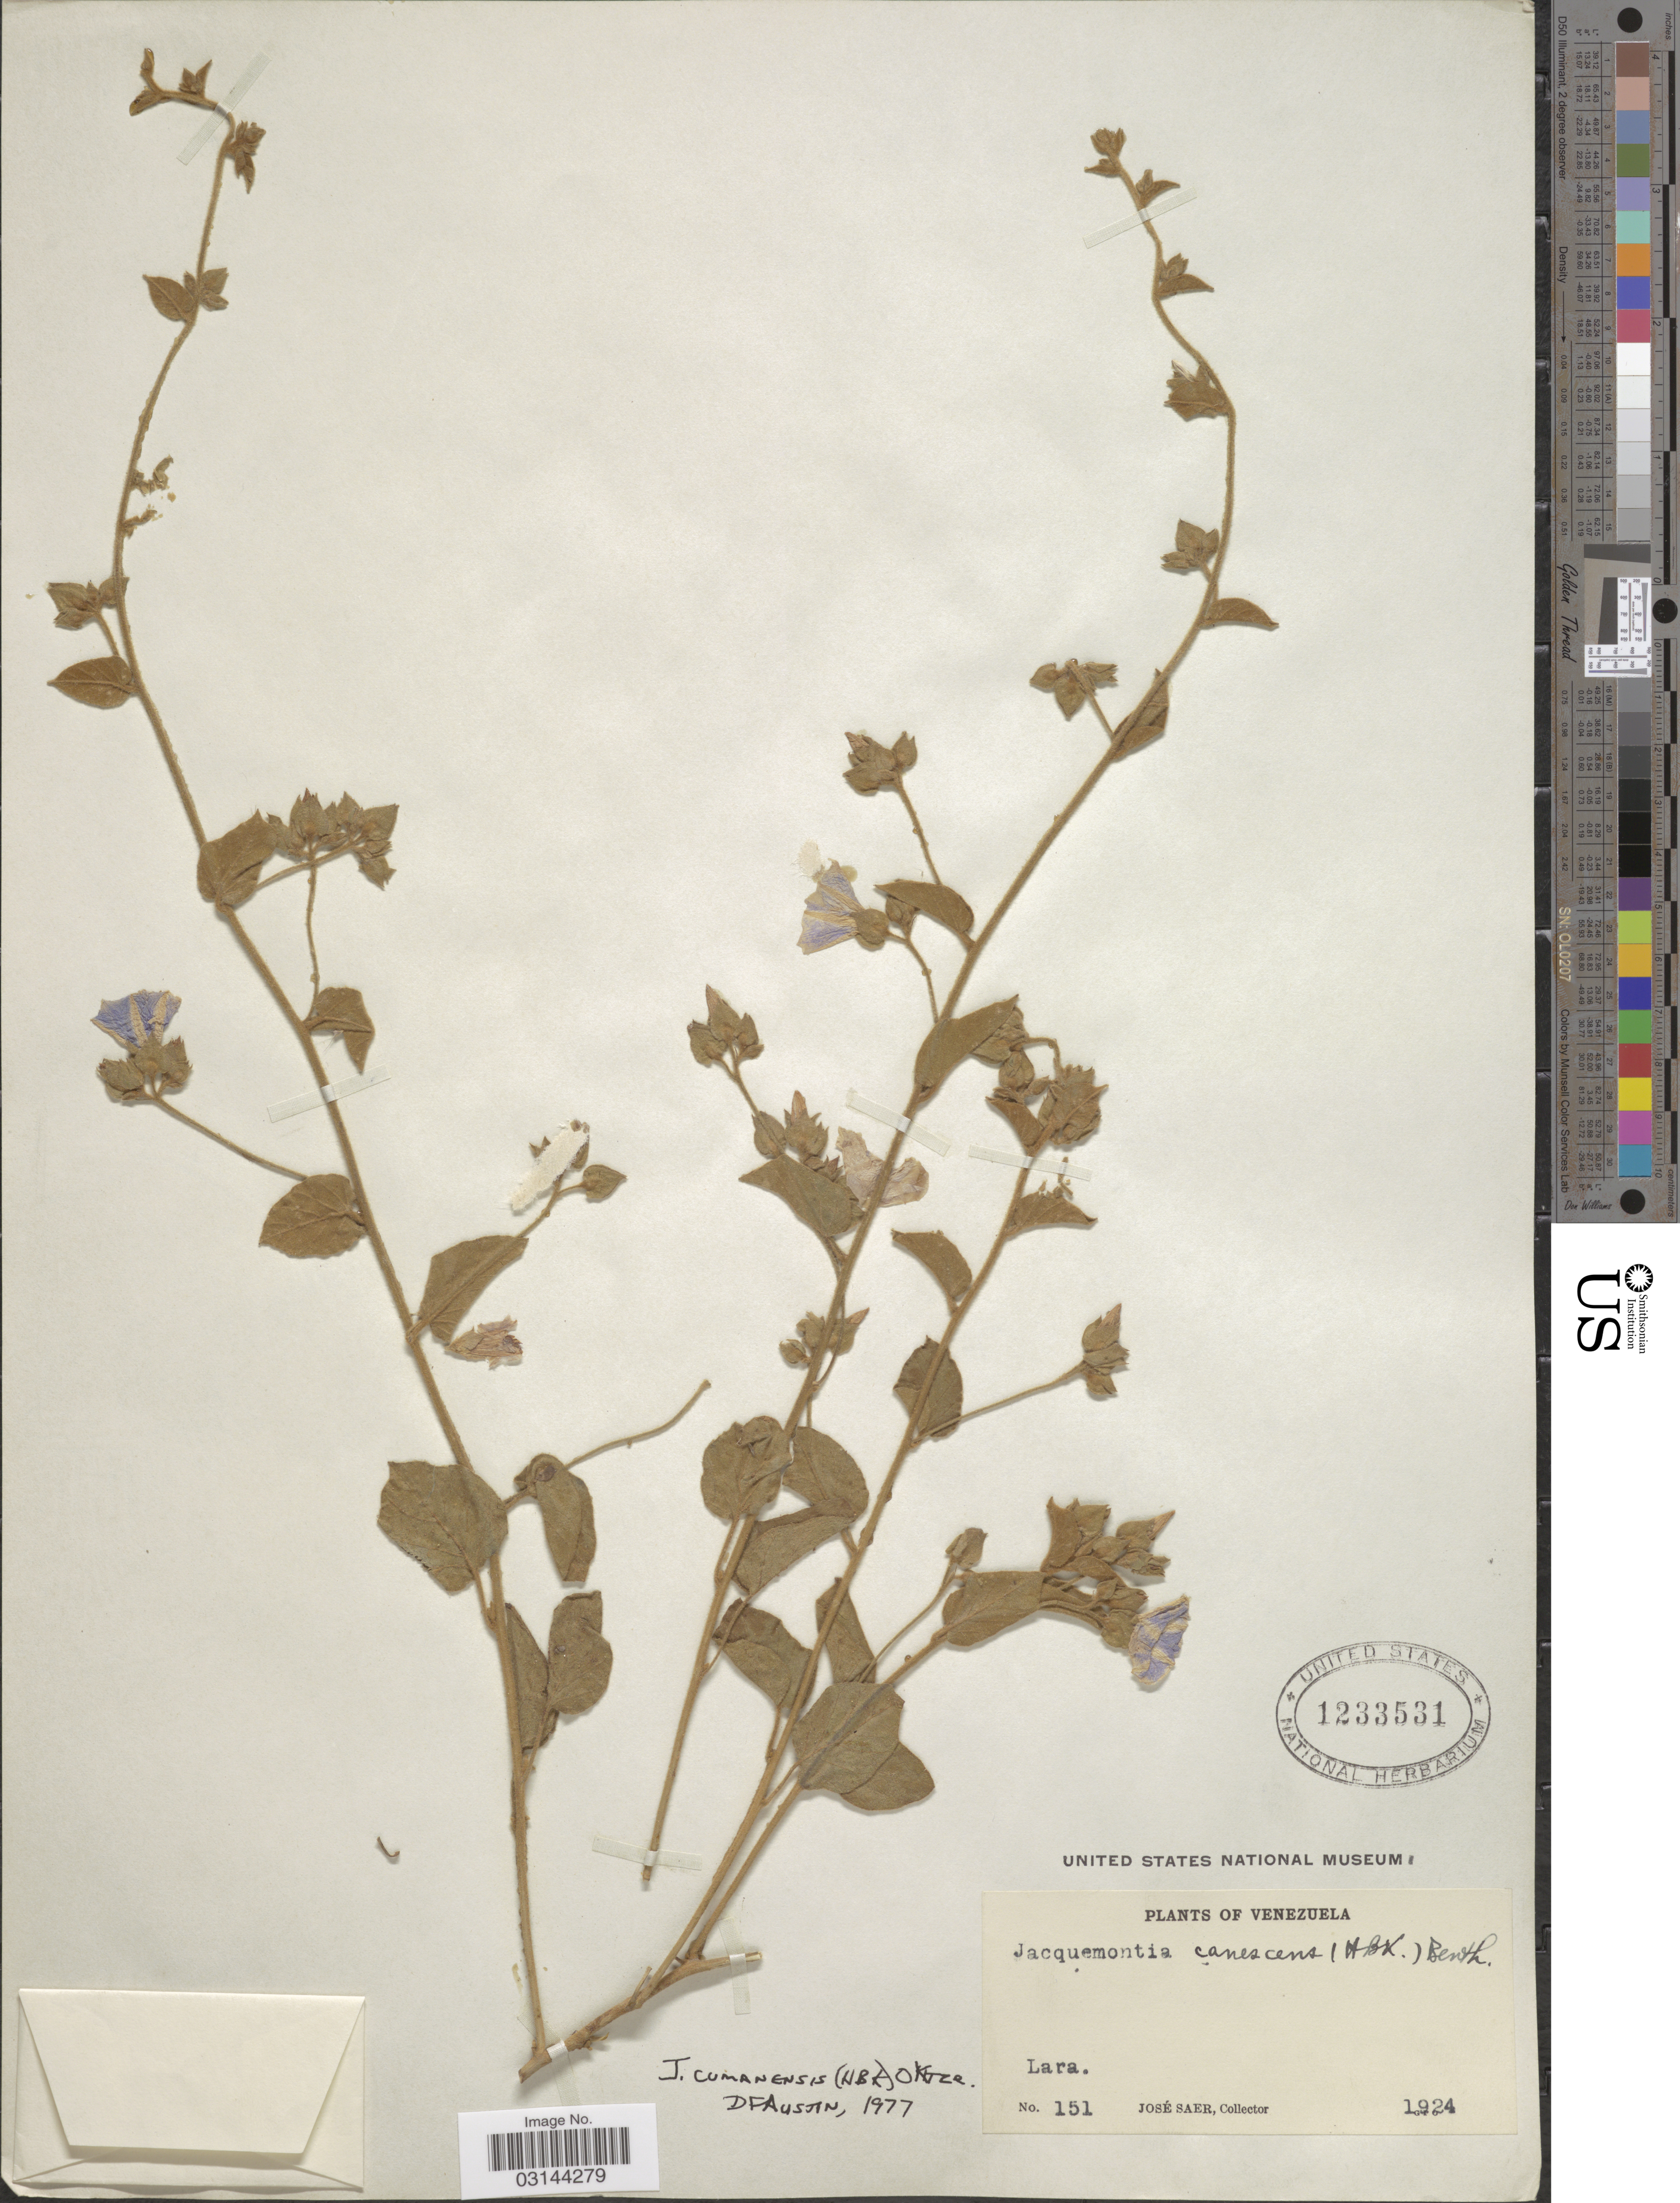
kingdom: Plantae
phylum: Tracheophyta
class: Magnoliopsida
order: Solanales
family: Convolvulaceae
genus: Jacquemontia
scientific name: Jacquemontia cumanensis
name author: (Kuntze) Kuntze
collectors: J. Saer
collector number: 151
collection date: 1924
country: Venezuela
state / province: Lara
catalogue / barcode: US 1233531